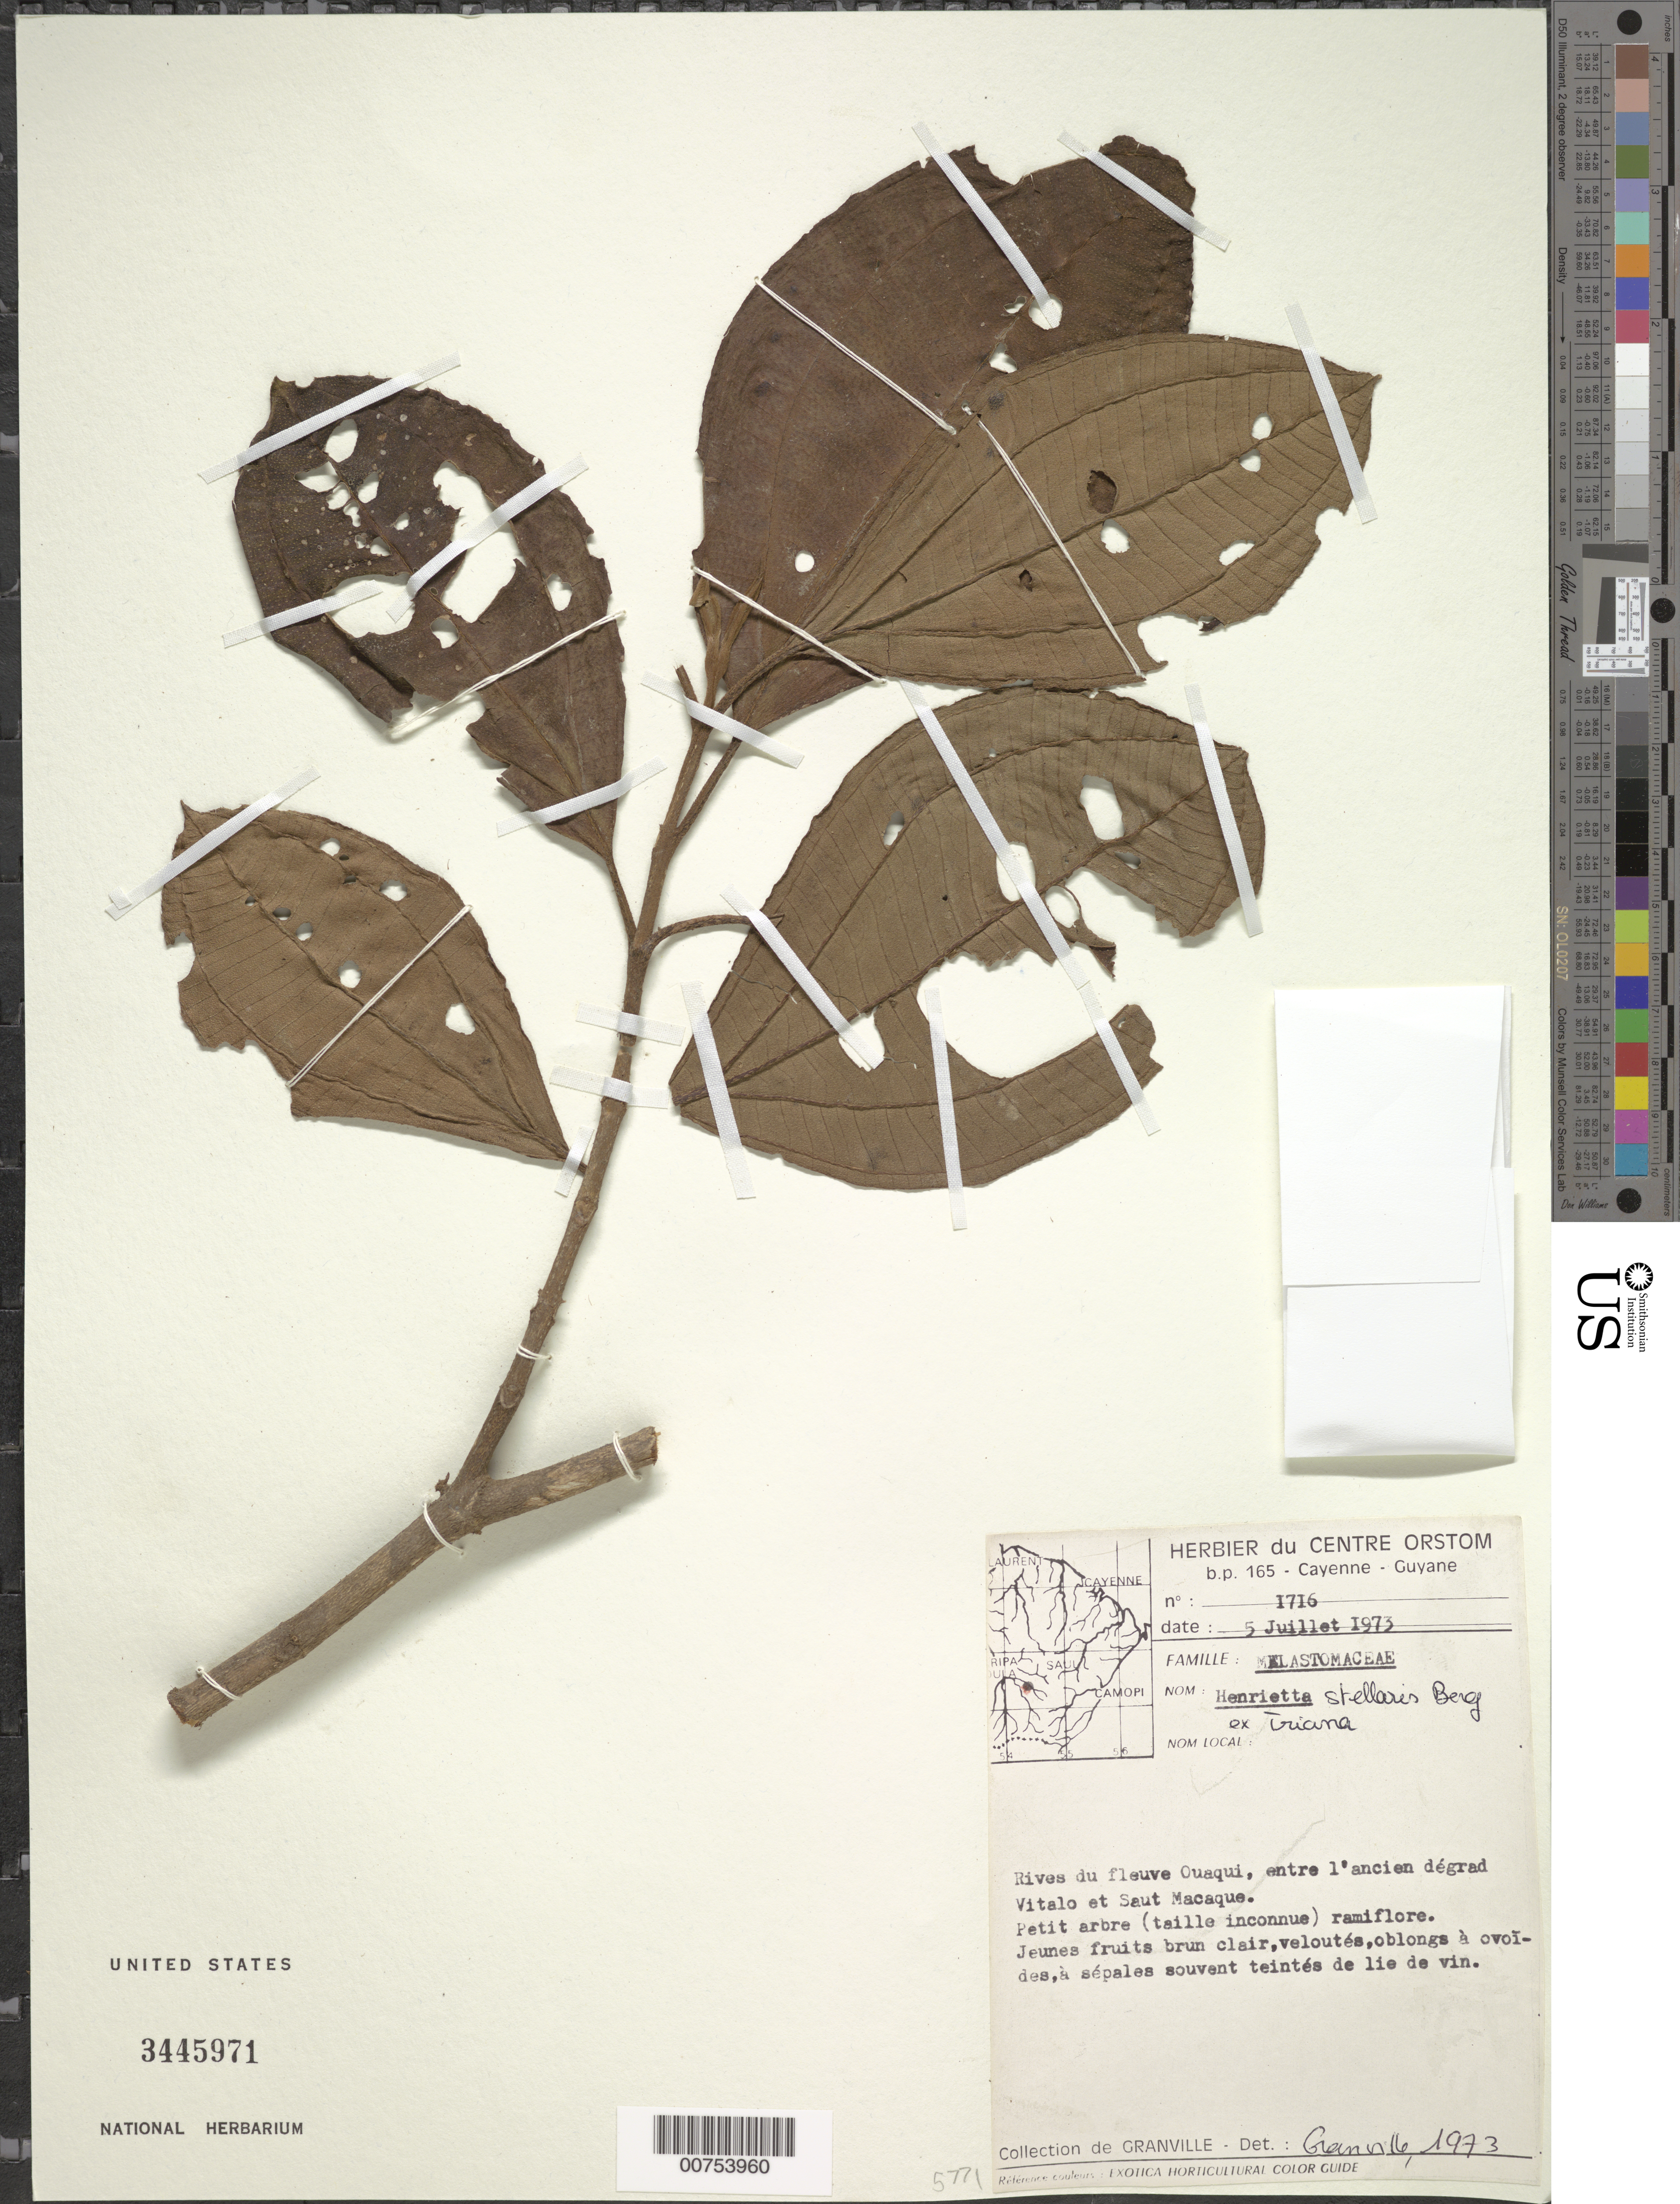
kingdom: Plantae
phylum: Tracheophyta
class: Magnoliopsida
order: Myrtales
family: Melastomataceae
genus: Henriettea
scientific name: Henriettea stellaris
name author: O. Berg ex Triana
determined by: Granville, J. J. de, (CAY), Institut de Recherche pour le Developpement (IRD) (FRENCH GUIANA)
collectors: J.-J. de Granville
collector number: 1716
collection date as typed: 5-Jul-73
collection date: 1973-07-05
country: French Guiana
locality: Fleuve Ouaqui, entre l'ancien dégrad Vitalo et Saut Macaque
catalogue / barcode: US 3445971